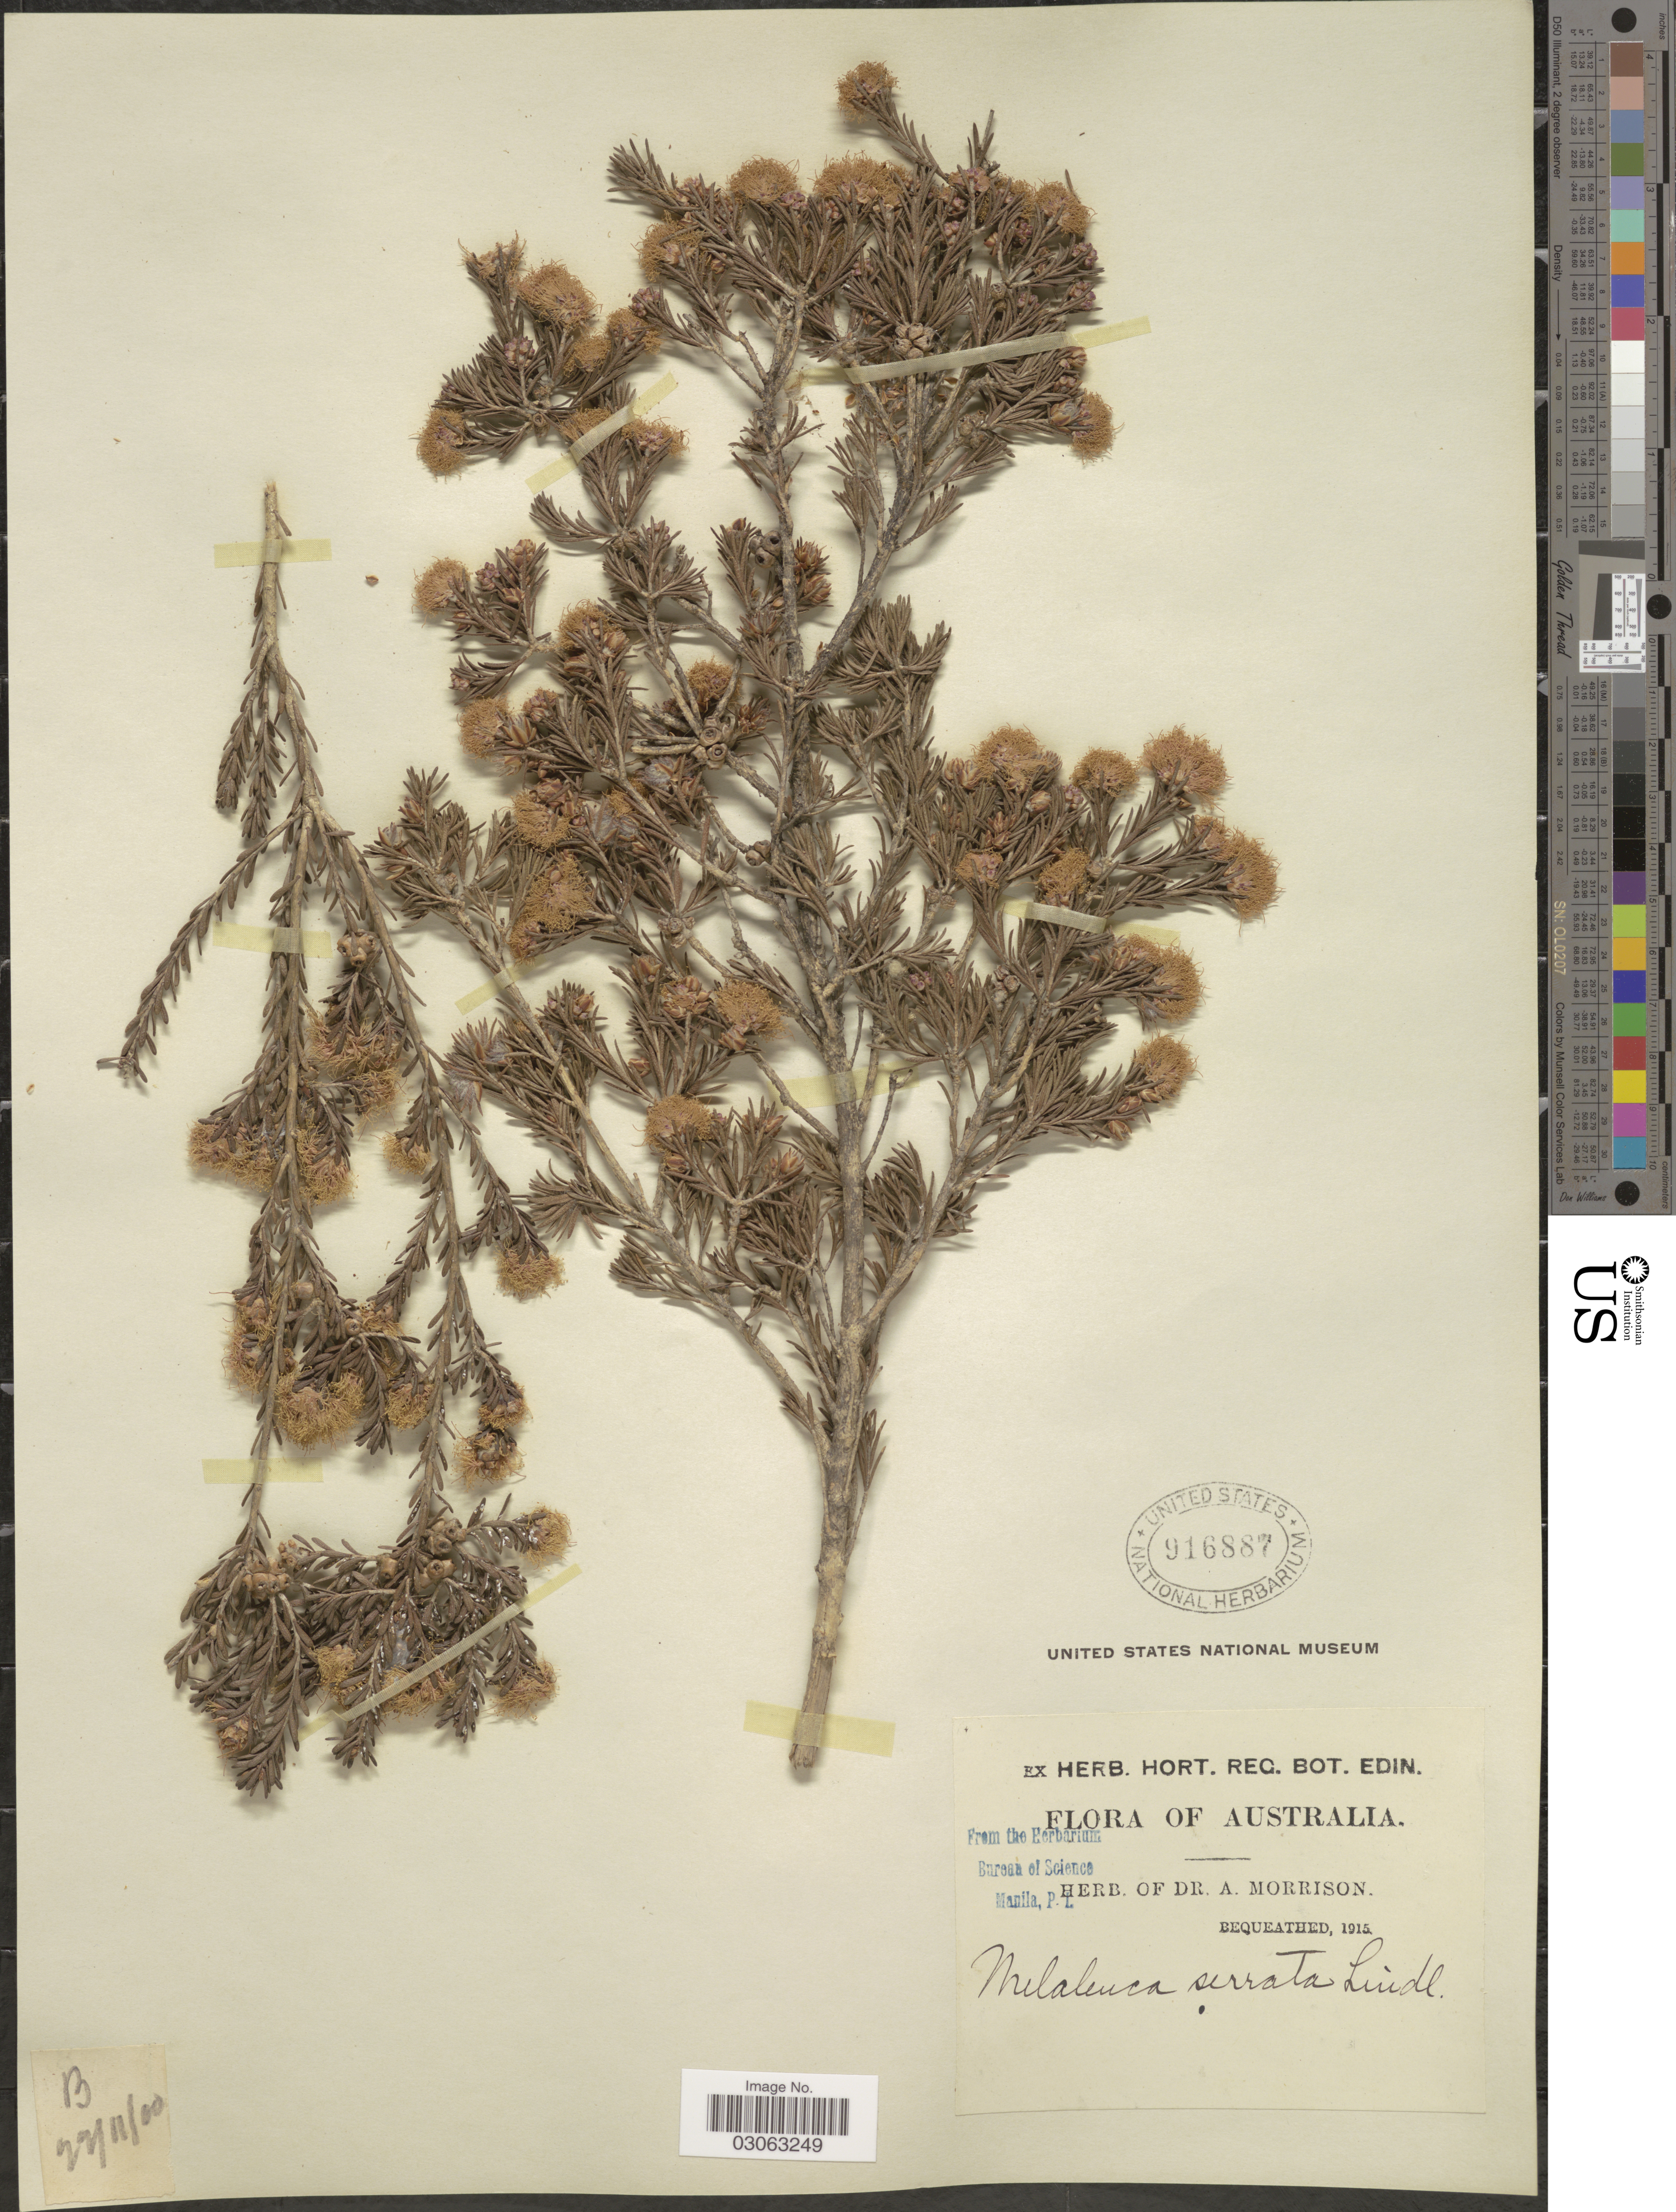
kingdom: Plantae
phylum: Tracheophyta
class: Magnoliopsida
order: Myrtales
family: Myrtaceae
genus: Melaleuca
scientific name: Melaleuca seriata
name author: Lindl.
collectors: ex herb. Dr. A. Morrison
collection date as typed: Transcribed d/m/y: 22/11/0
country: Australia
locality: B [unsure placement]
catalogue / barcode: US 916887